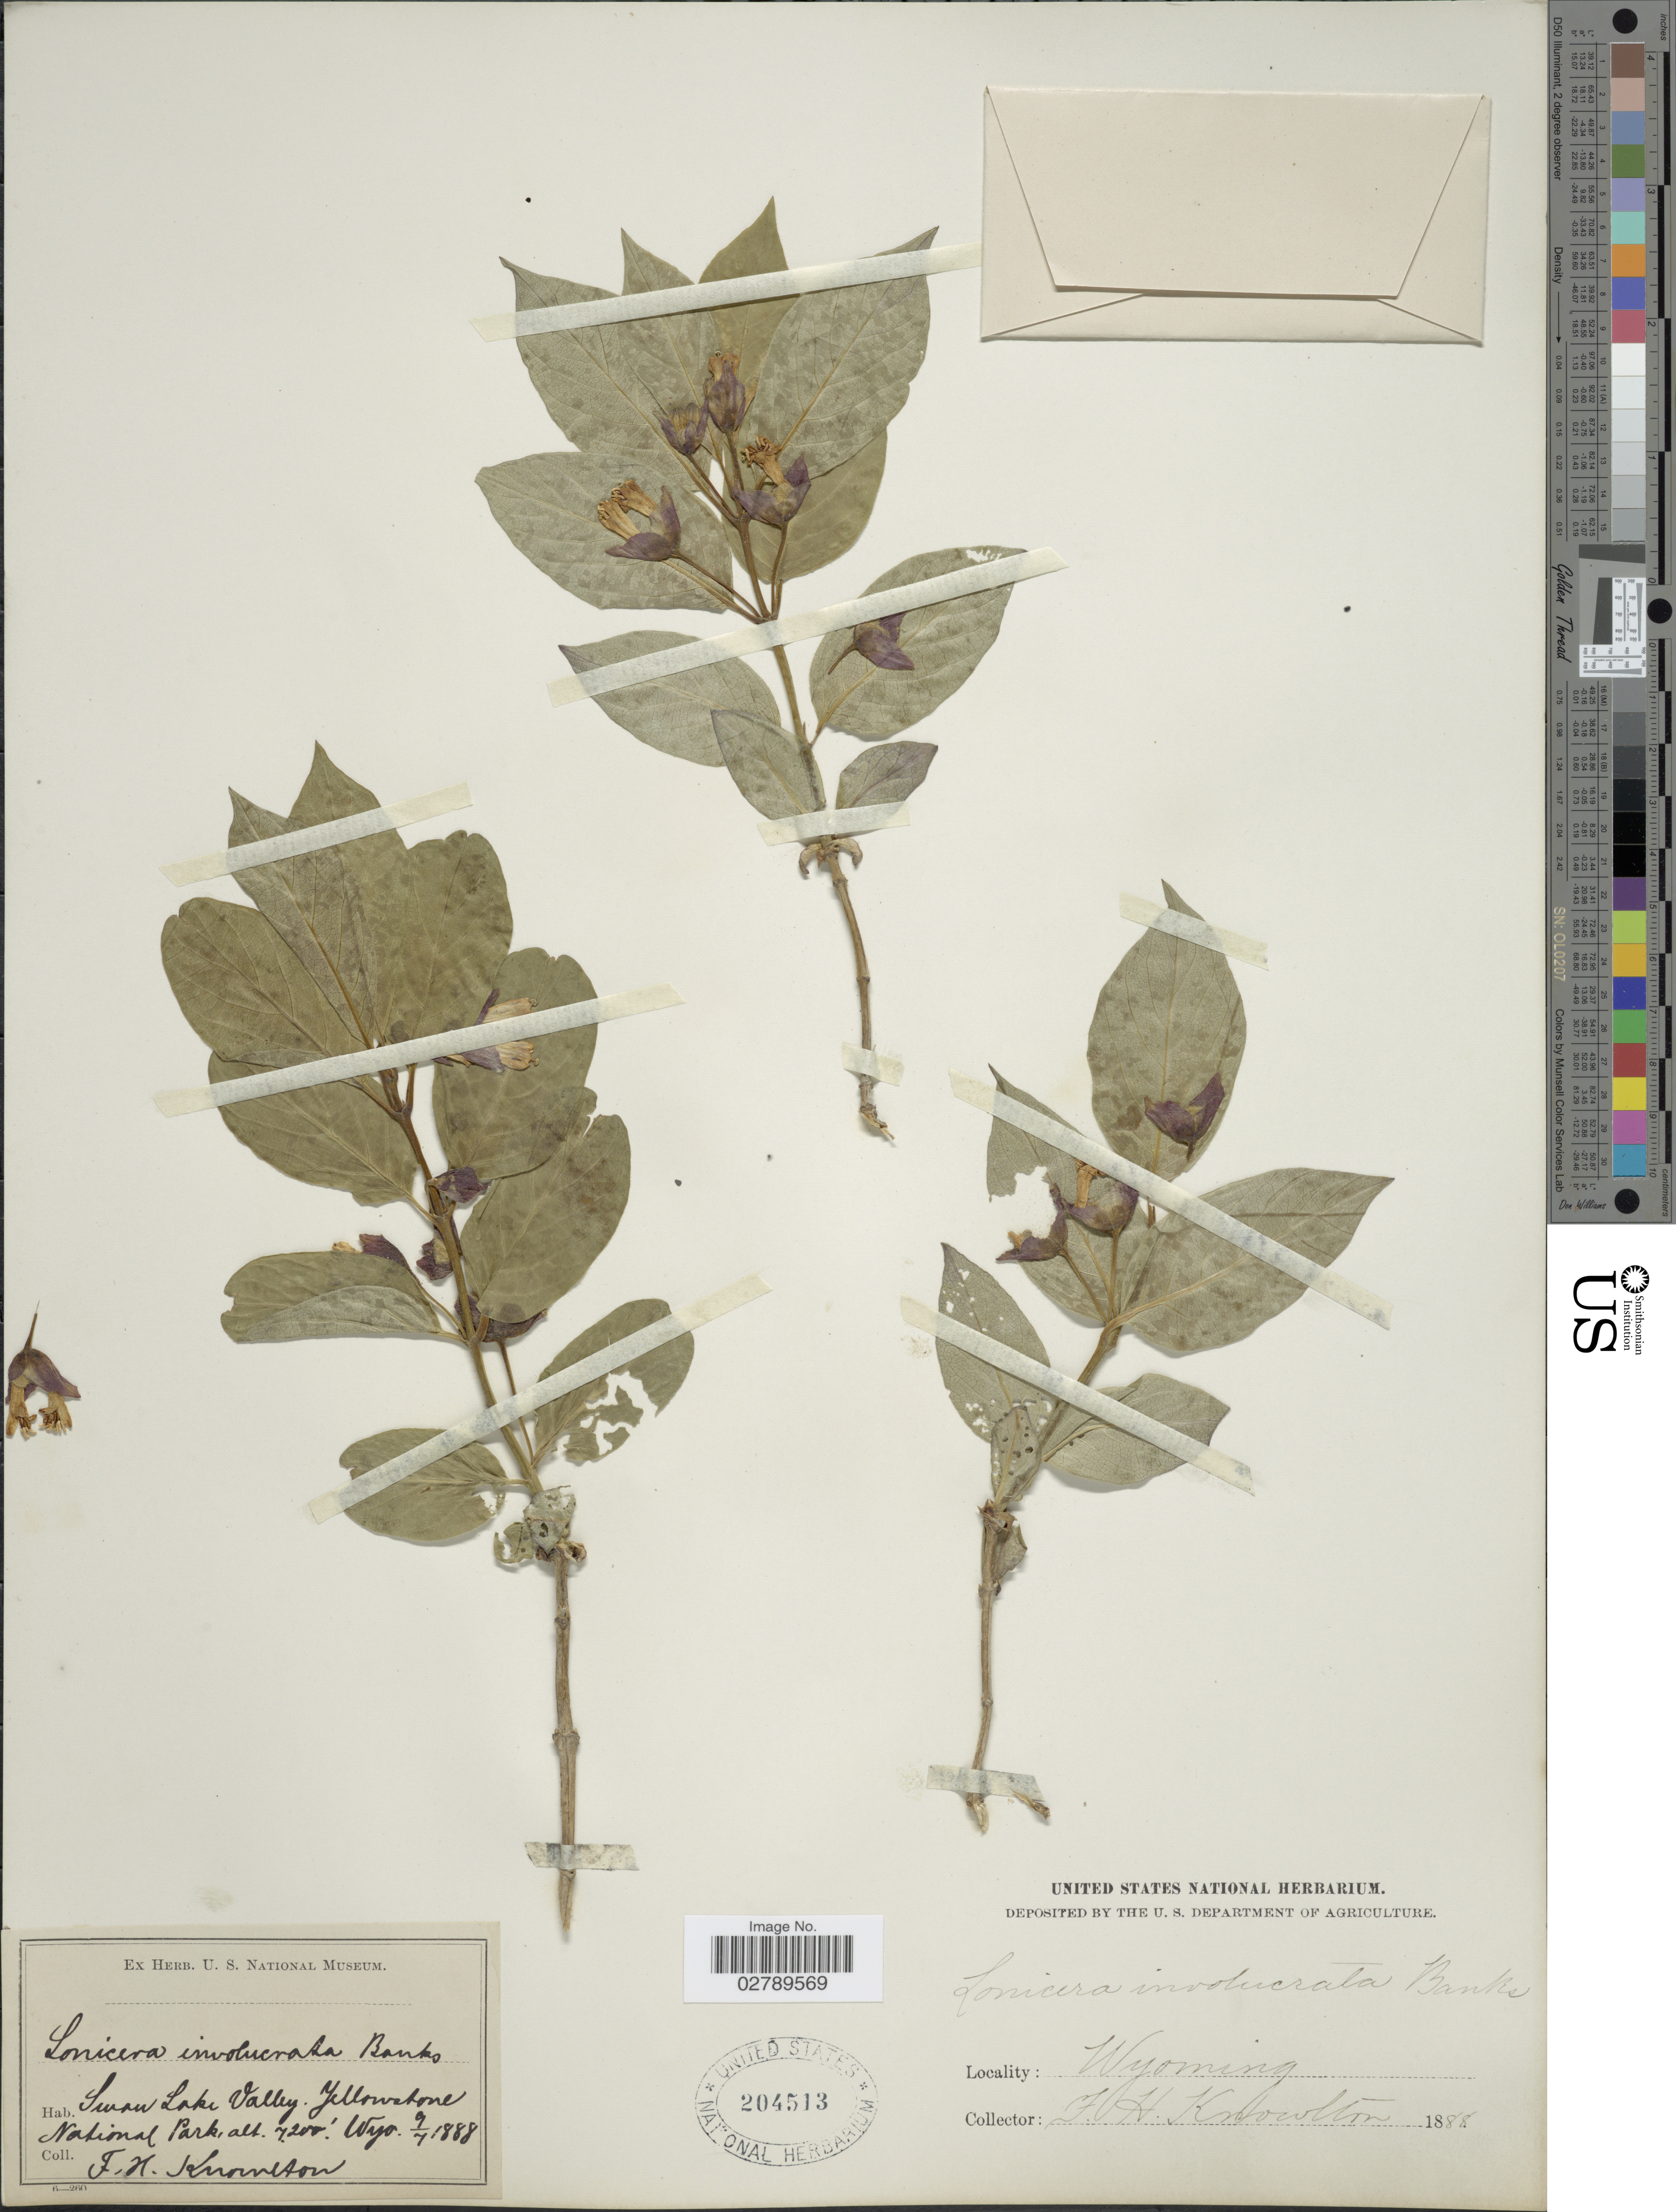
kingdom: Plantae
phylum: Tracheophyta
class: Magnoliopsida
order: Dipsacales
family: Caprifoliaceae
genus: Lonicera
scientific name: Lonicera involucrata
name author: (Richardson) Banks ex Spreng.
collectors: F. H. Knowlton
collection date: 1888-09-07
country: United States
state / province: Wyoming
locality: Swan Lake Valley. Yellowstone National Park.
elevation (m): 2195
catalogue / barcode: US 204513